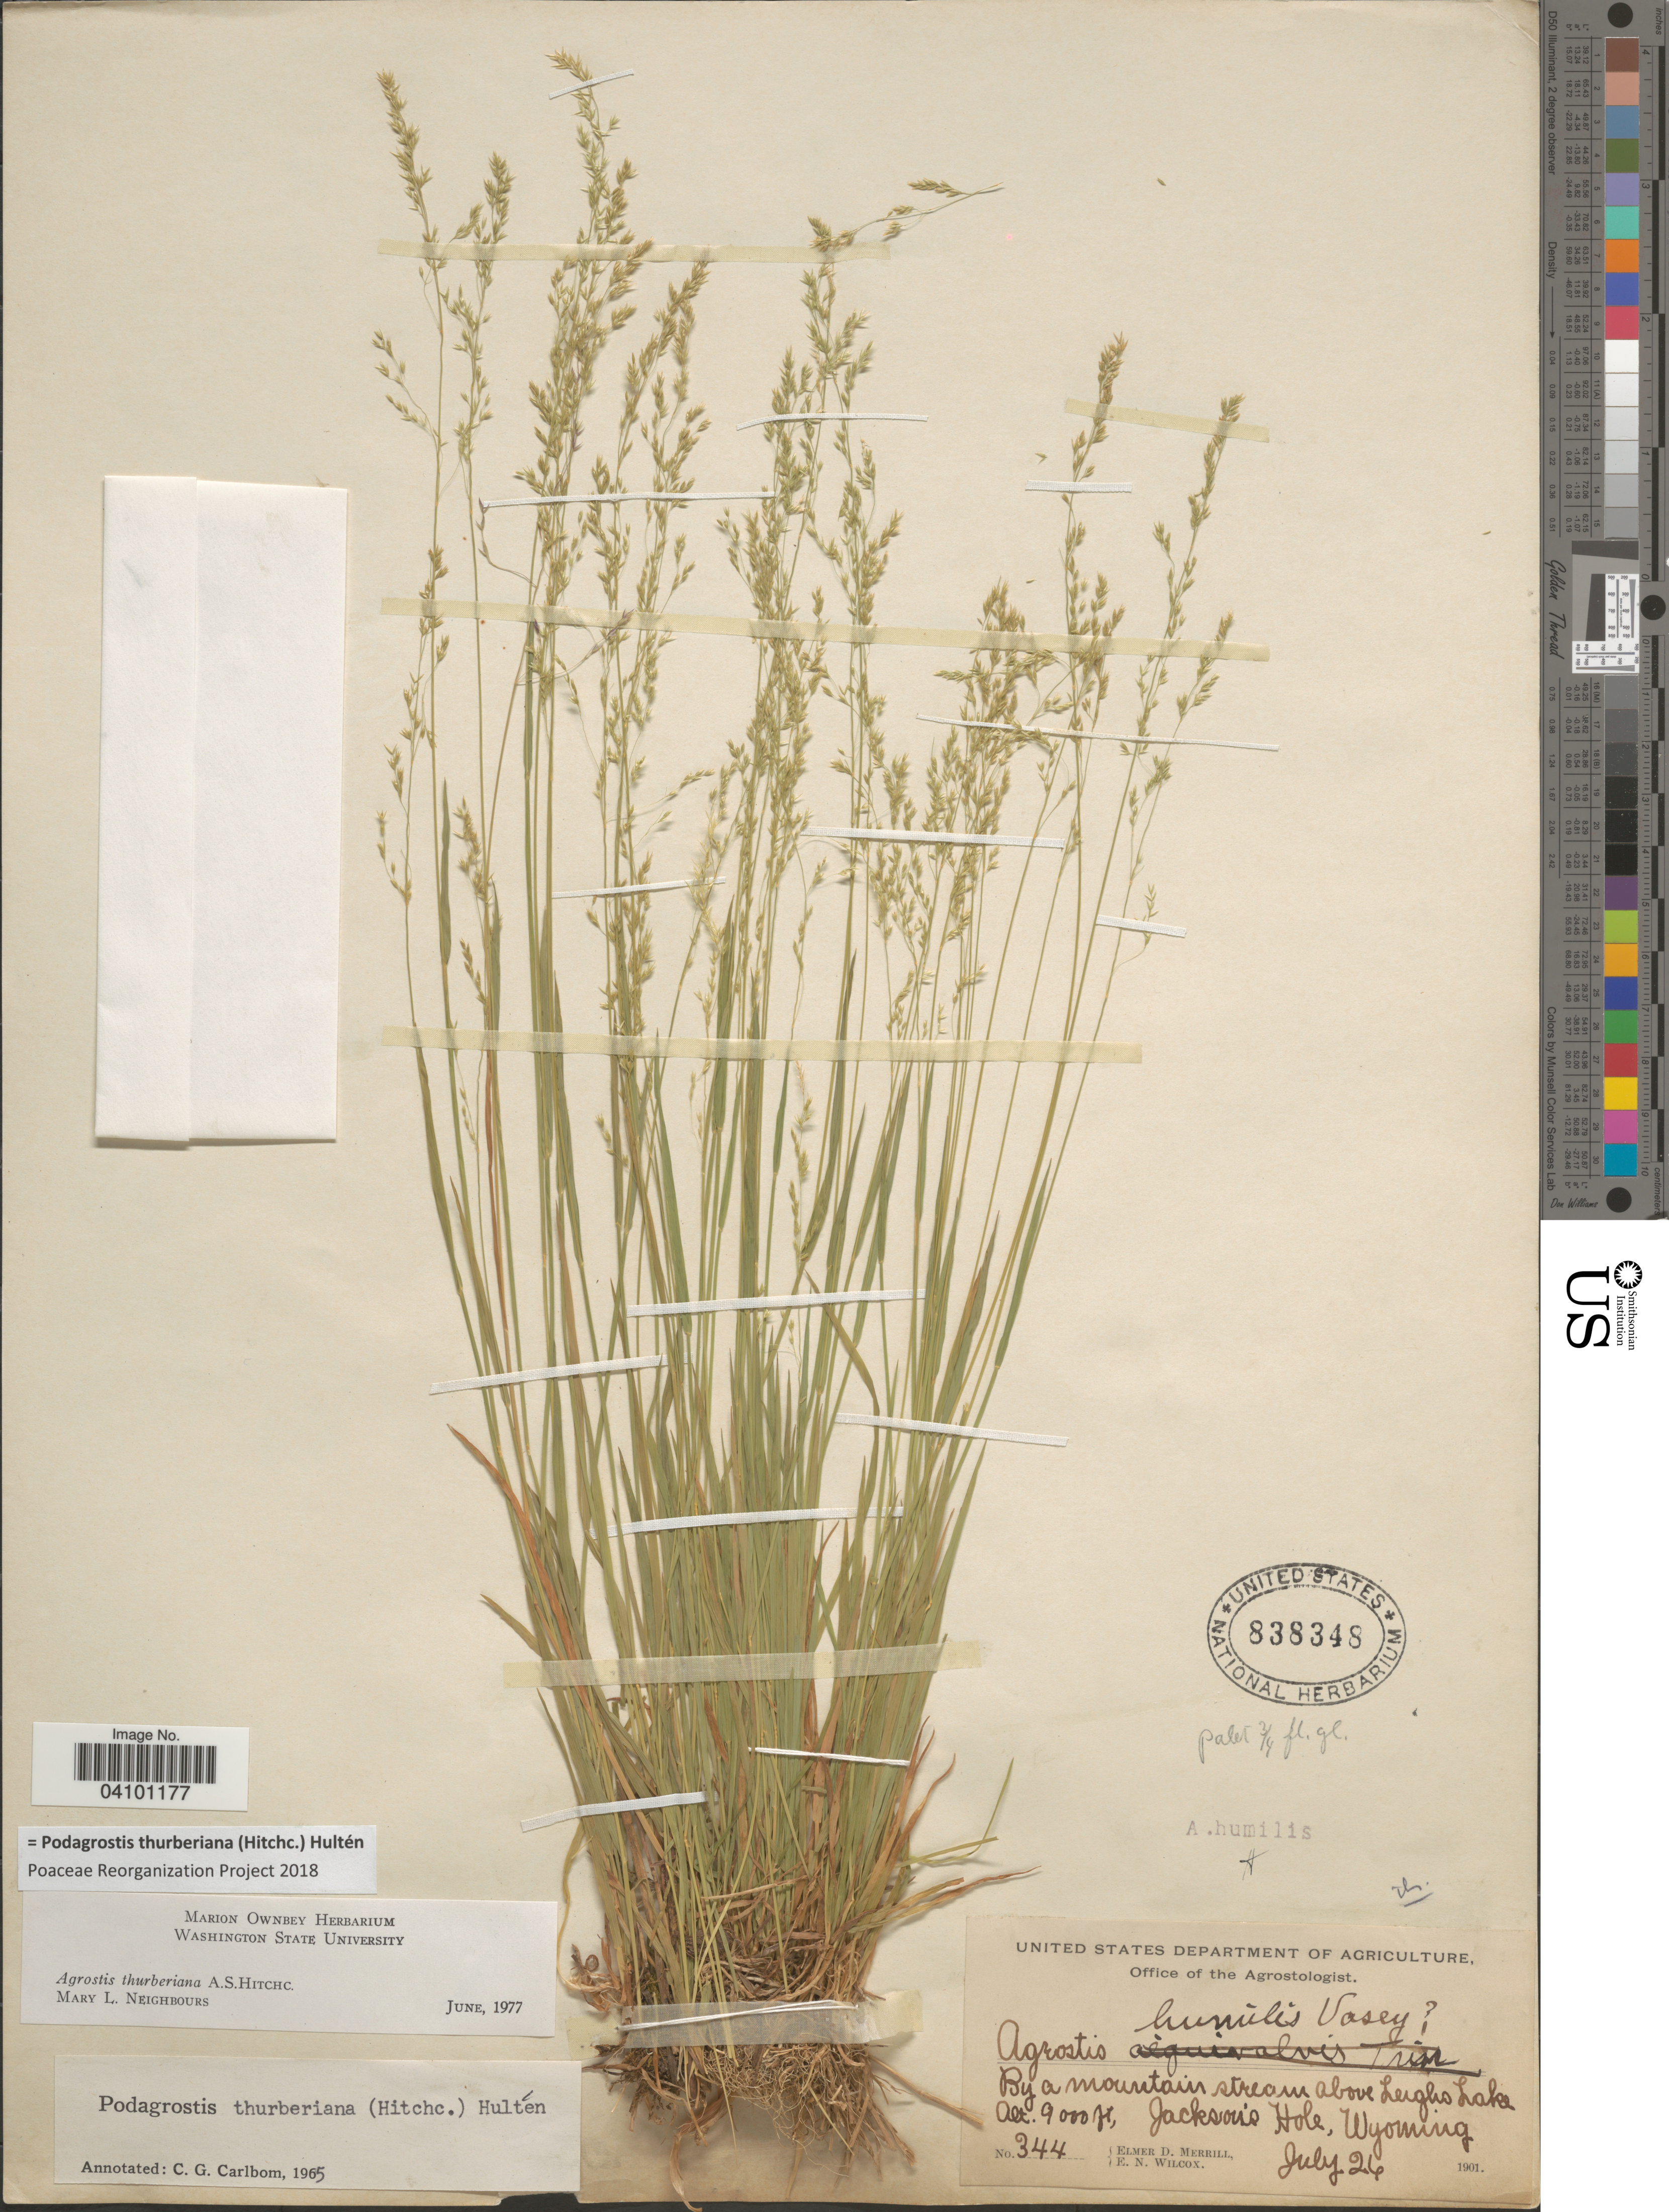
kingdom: Plantae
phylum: Tracheophyta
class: Liliopsida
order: Poales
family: Poaceae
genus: Podagrostis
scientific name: Podagrostis thurberiana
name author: Hitchc.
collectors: E. D. Merrill & E. Wilcox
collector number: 344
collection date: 1901-07-26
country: United States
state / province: Wyoming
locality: By a mountain stream above Leighs Lake. Jackson's Hole.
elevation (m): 2743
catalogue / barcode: US 838348